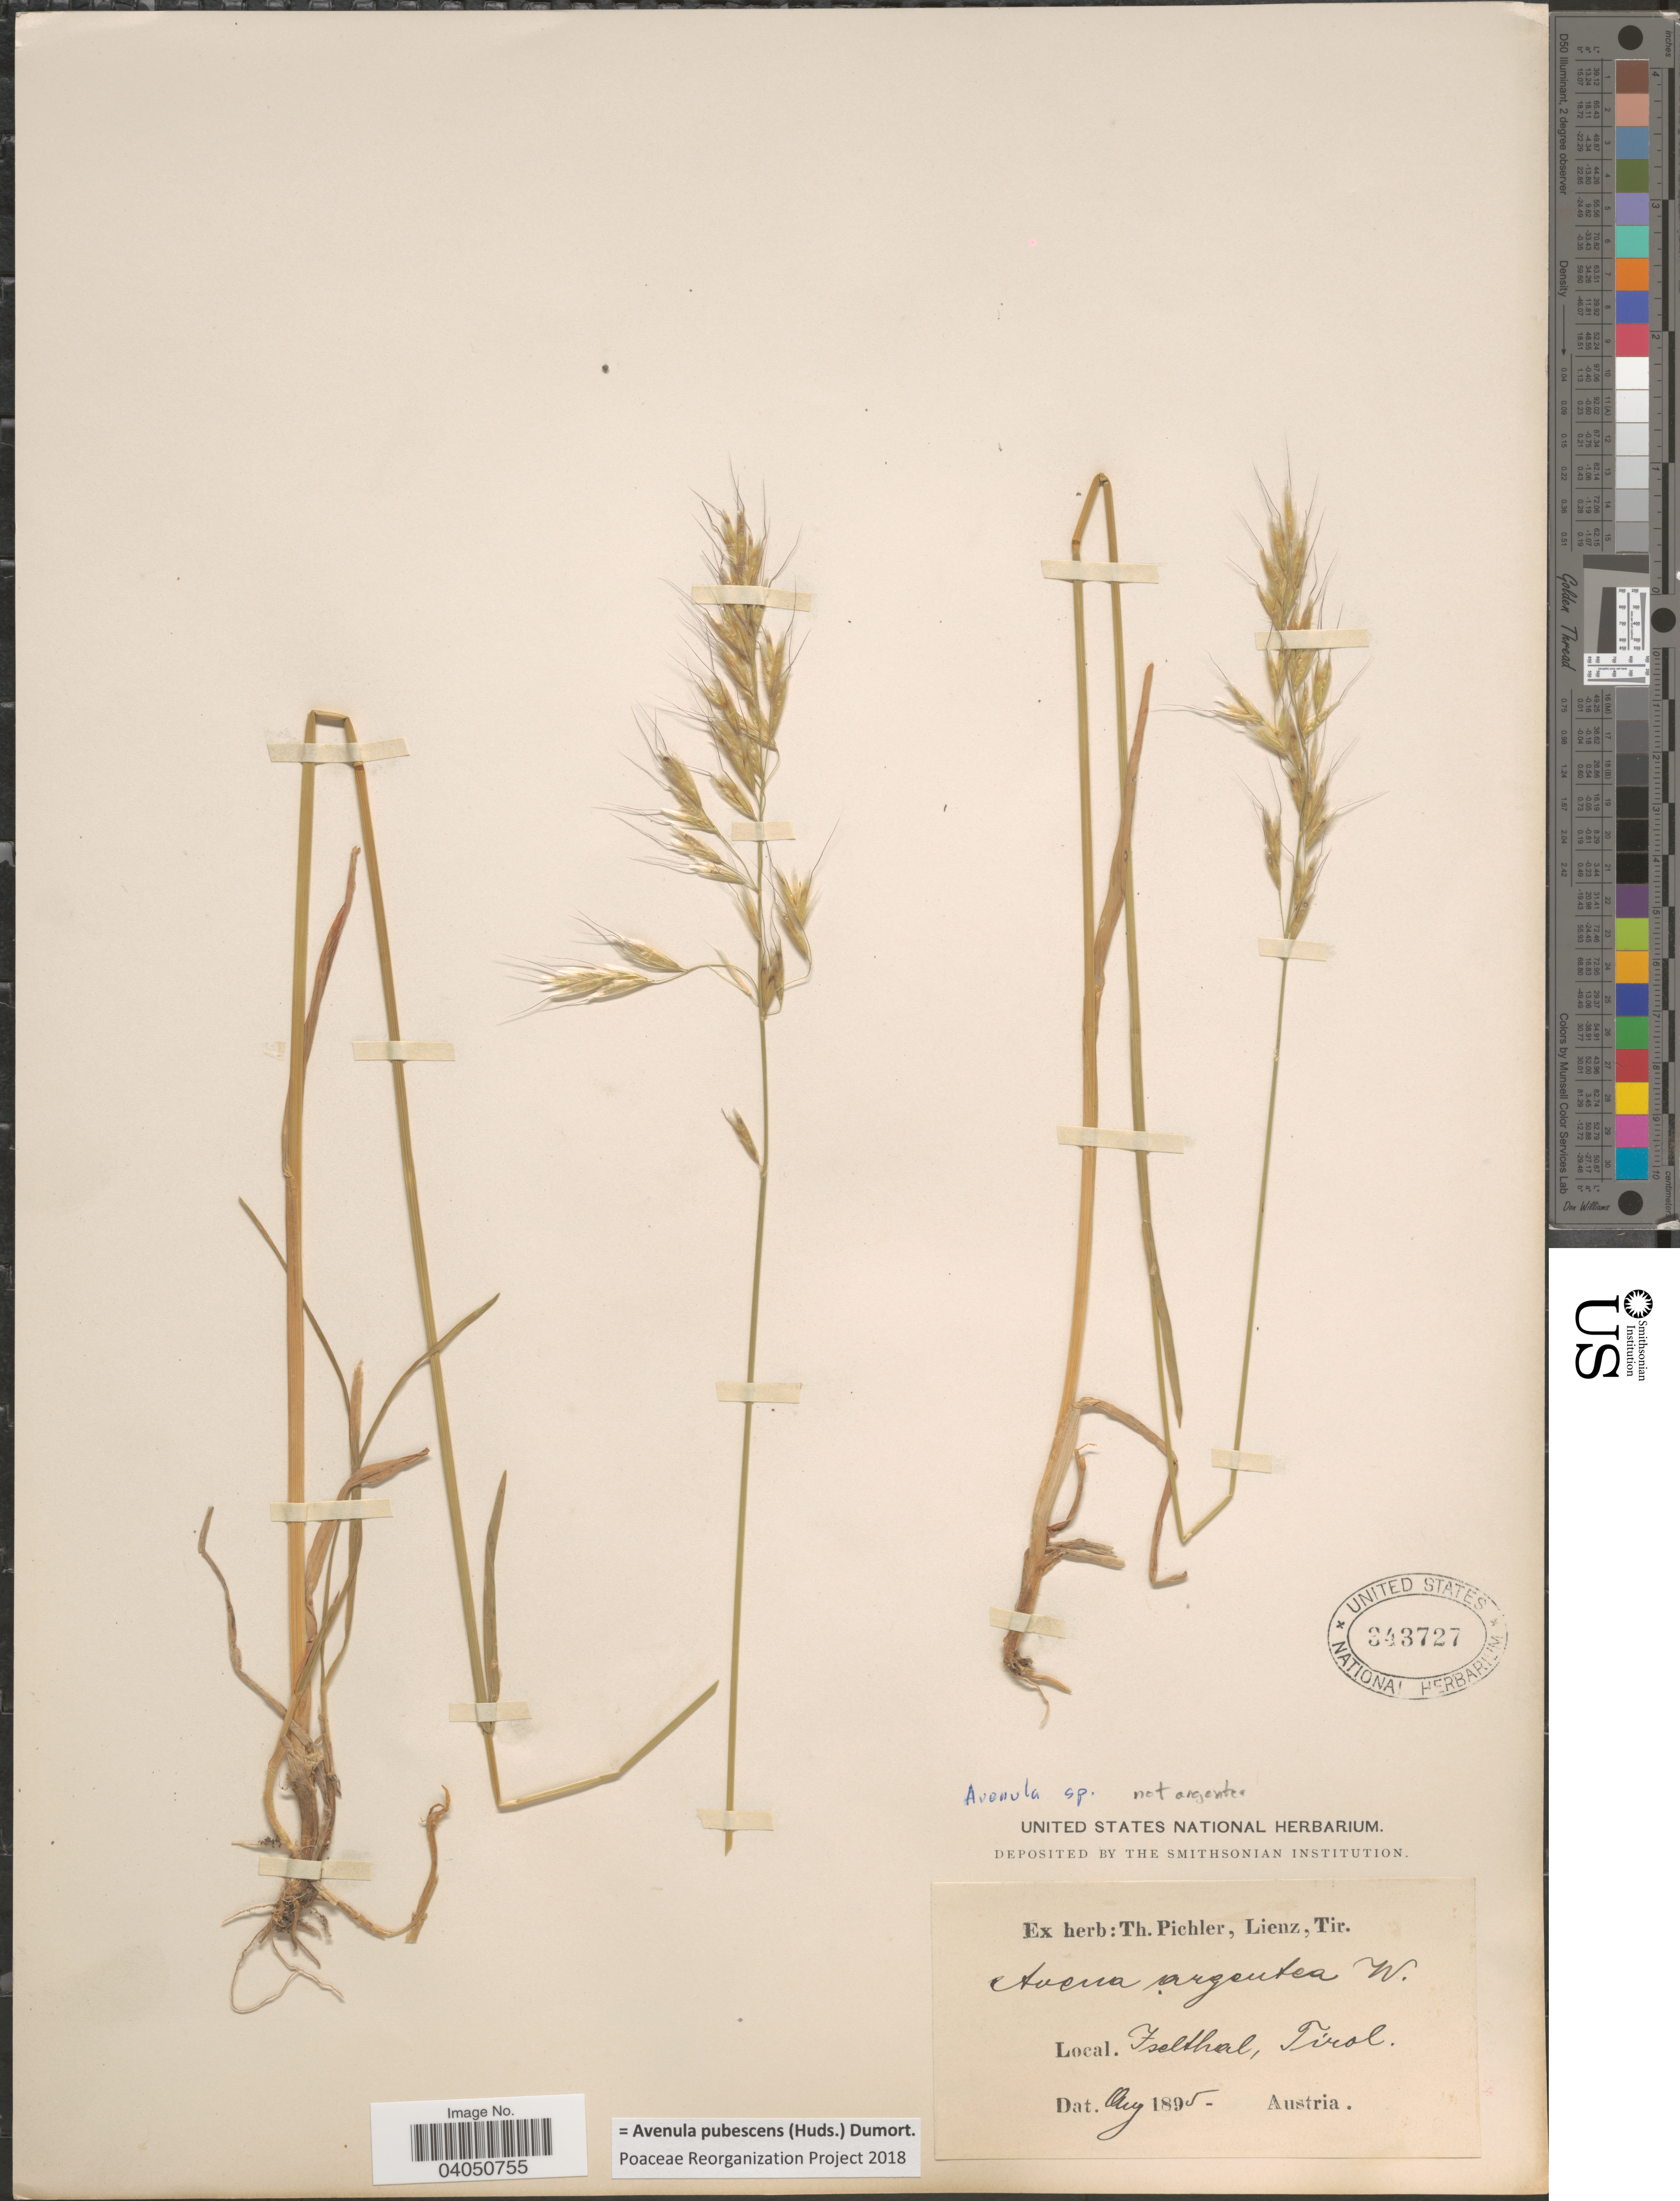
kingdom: Plantae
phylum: Tracheophyta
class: Liliopsida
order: Poales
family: Poaceae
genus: Avenula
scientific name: Avenula pubescens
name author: (Huds.) Dumort.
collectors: ex herb. T. Pichler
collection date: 1895-08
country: Austria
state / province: Tirol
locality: Iselthal.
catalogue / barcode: US 343727